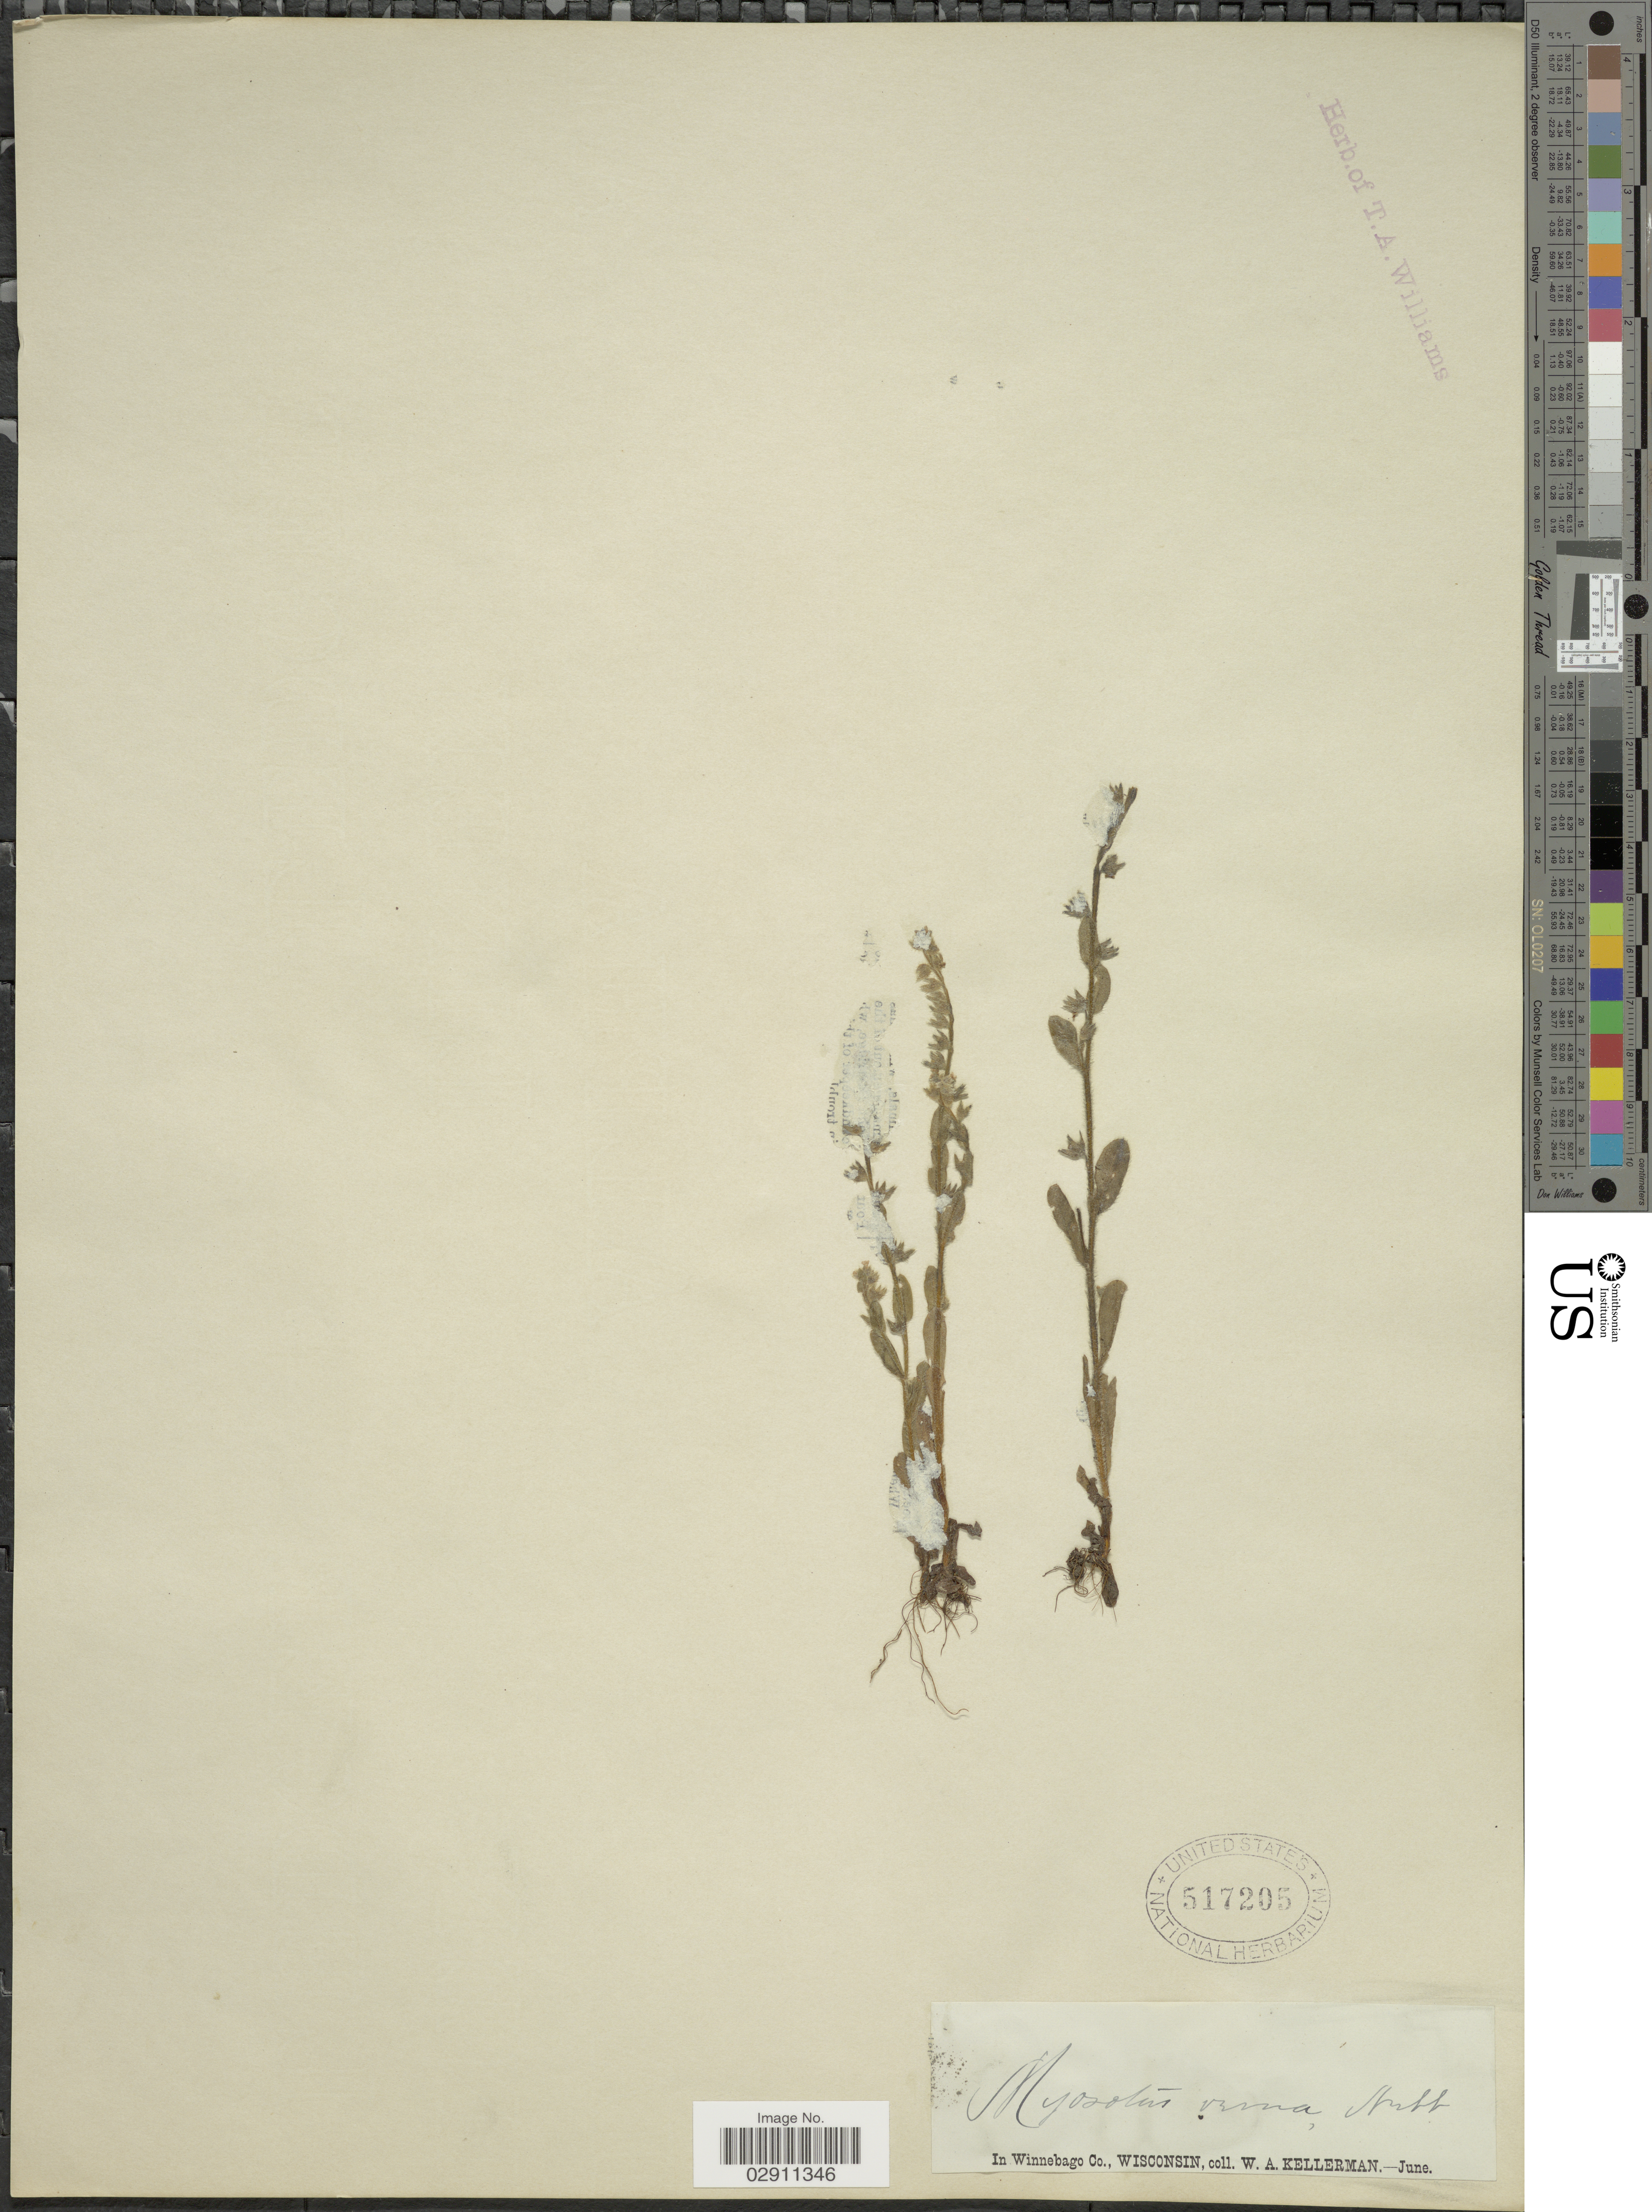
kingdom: Plantae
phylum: Tracheophyta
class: Magnoliopsida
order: Boraginales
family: Boraginaceae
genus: Myosotis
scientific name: Myosotis verna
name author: Nutt.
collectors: W. Kellerman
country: United States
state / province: Wisconsin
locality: In Winnebago Co.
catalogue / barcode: US 517205